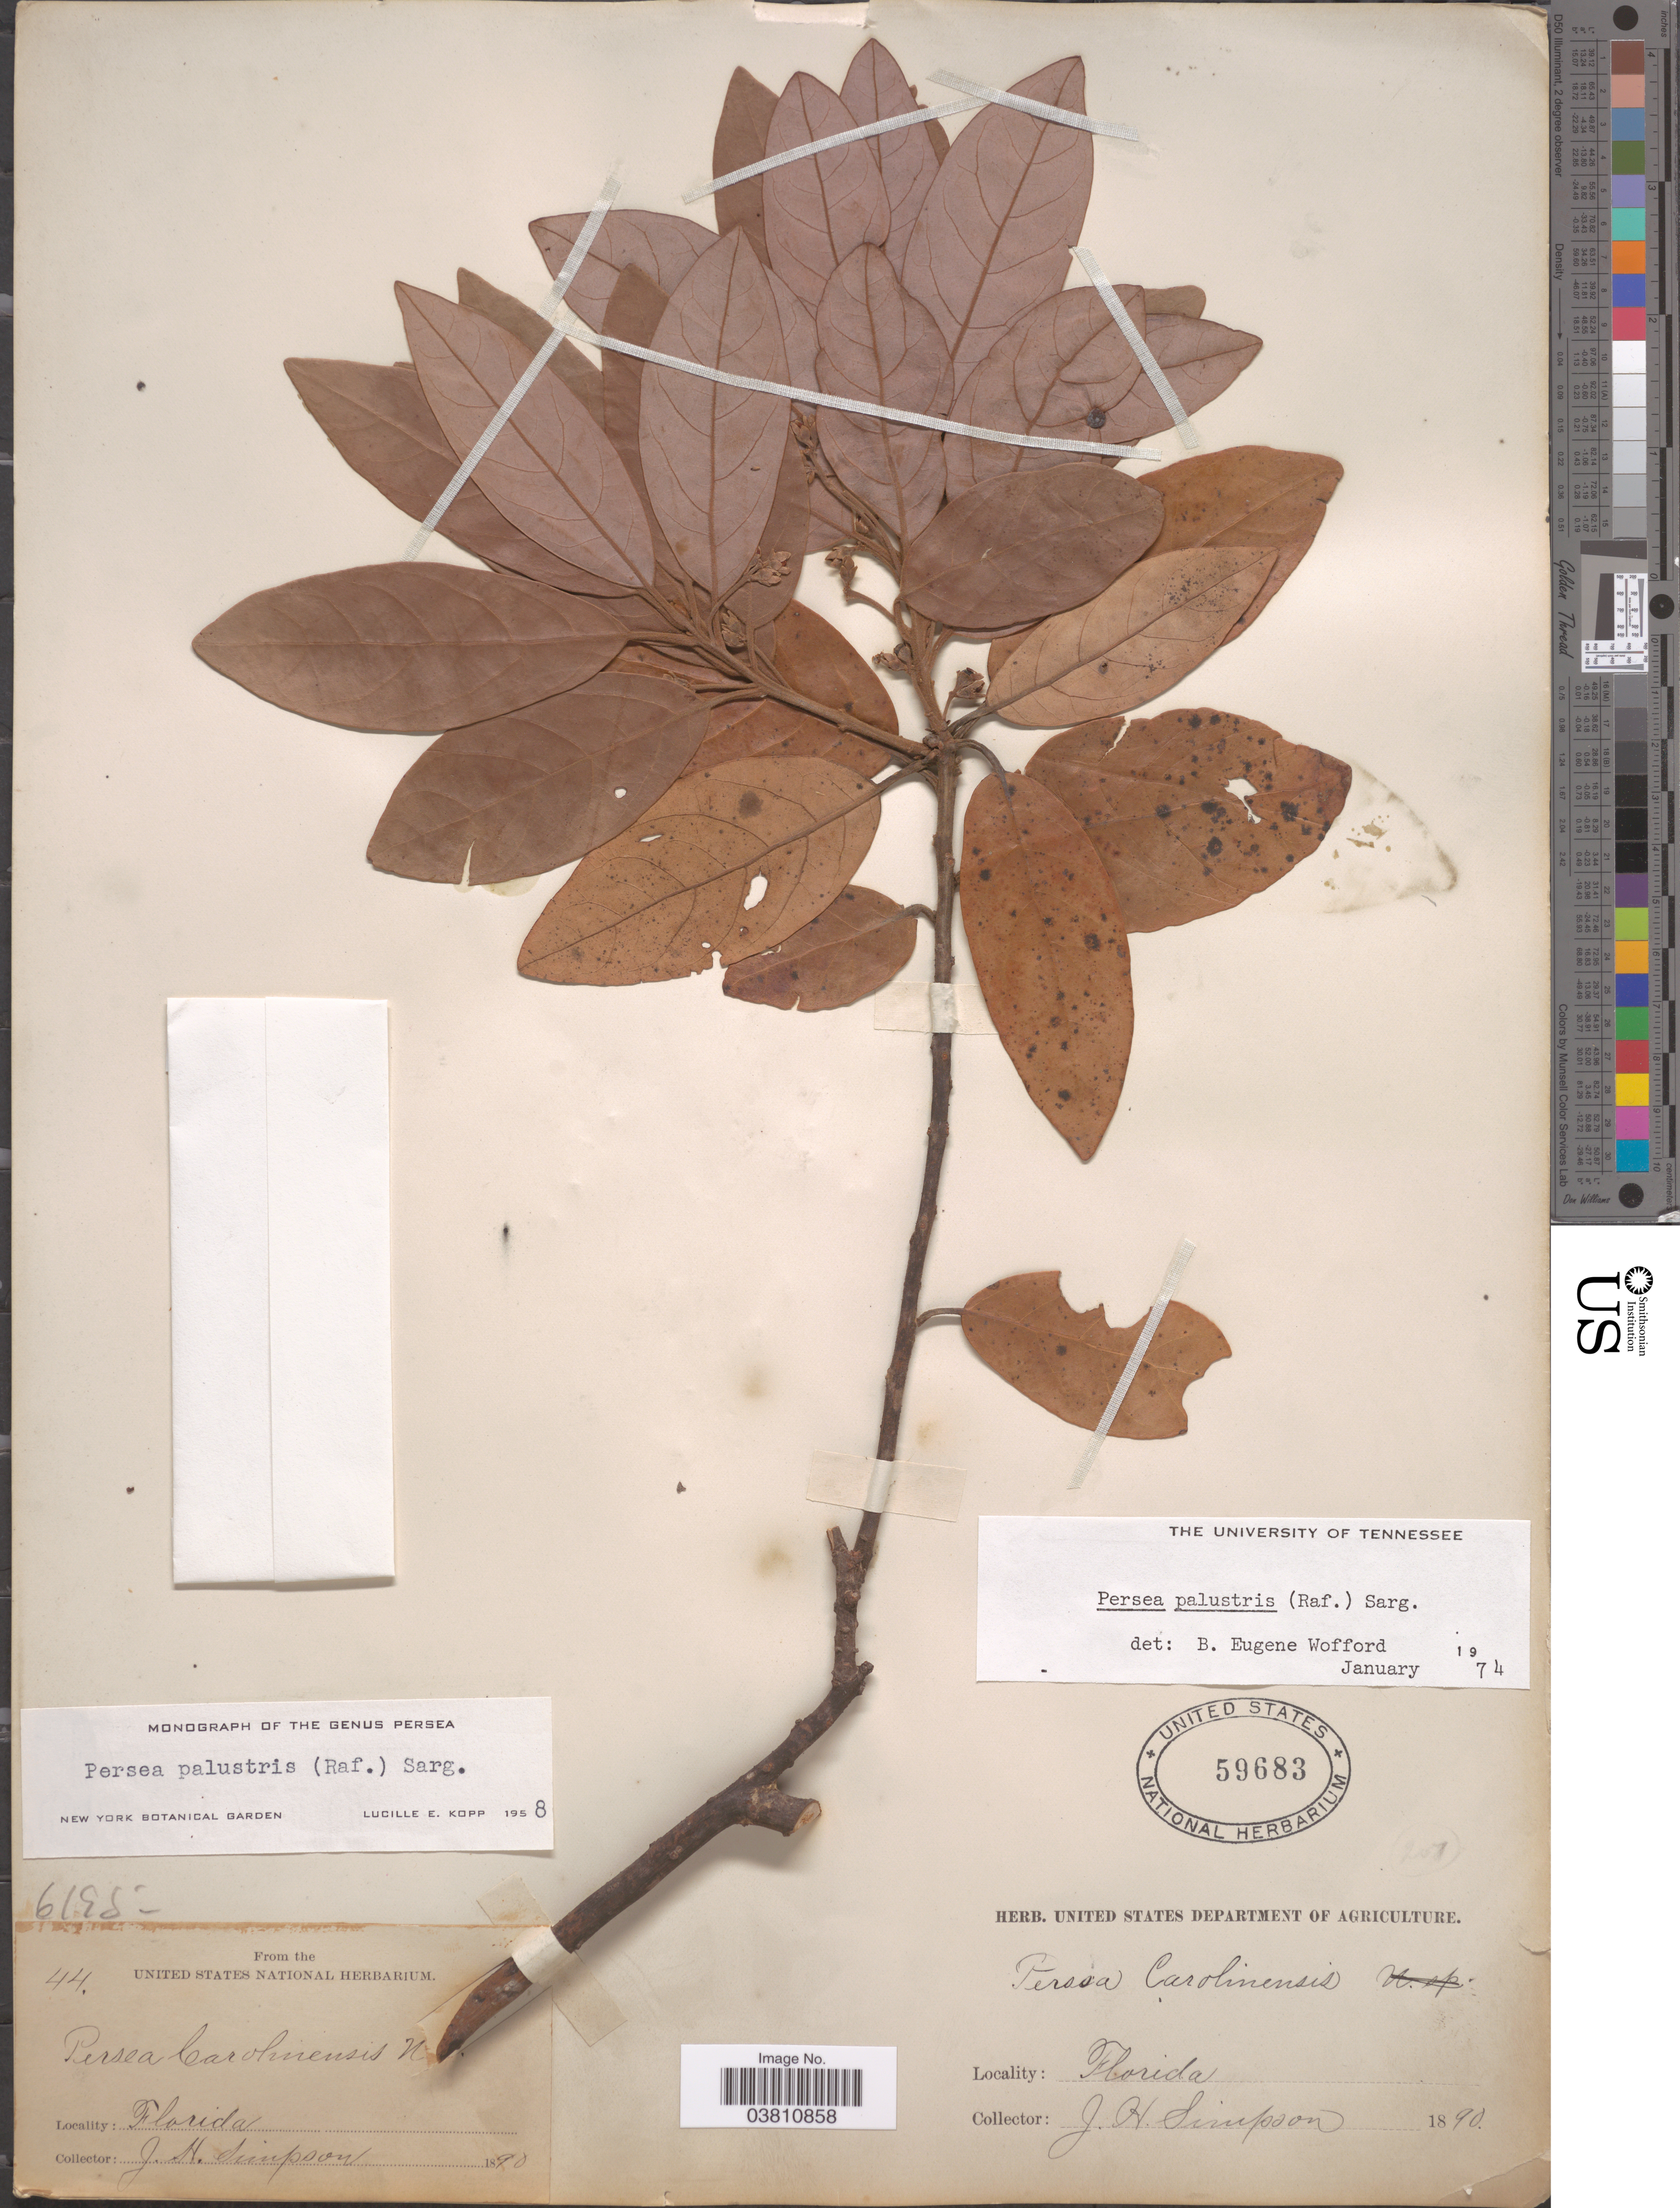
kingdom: Plantae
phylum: Tracheophyta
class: Magnoliopsida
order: Laurales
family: Lauraceae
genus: Persea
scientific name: Persea palustris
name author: (Raf.) Sarg.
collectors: J. H. Simpson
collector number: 44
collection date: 1890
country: United States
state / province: Florida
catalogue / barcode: US 59683